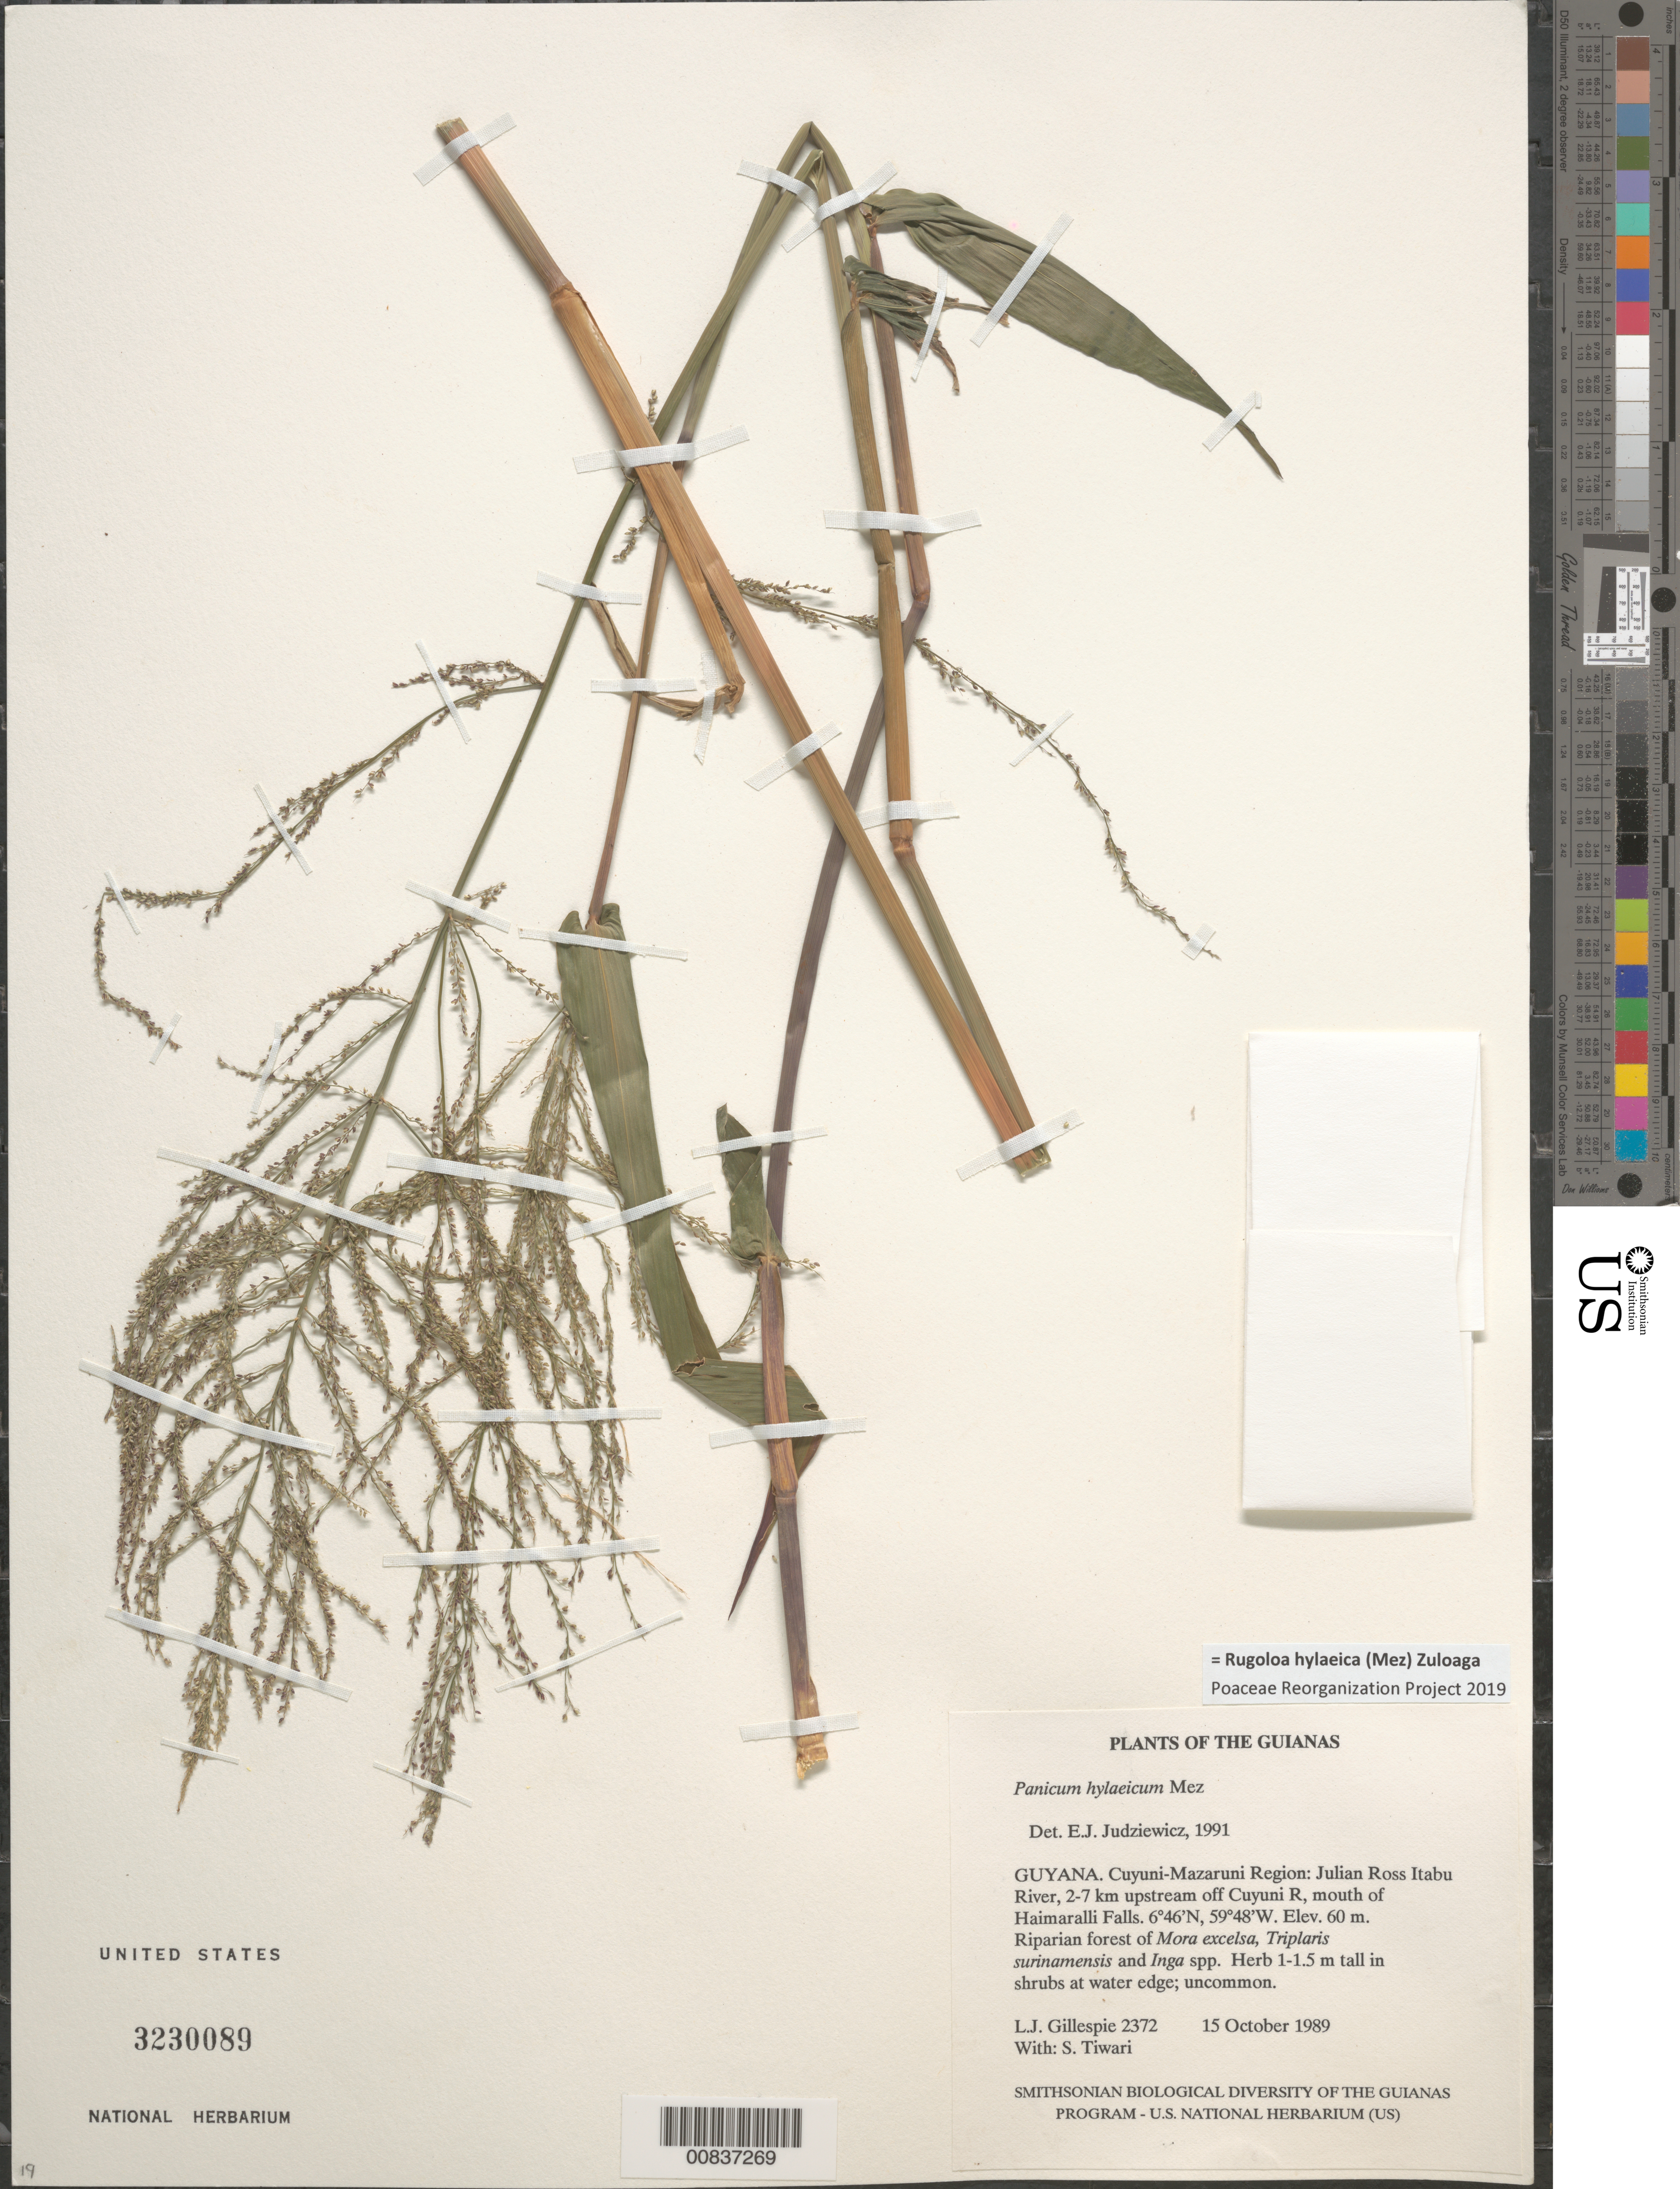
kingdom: Plantae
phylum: Tracheophyta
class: Liliopsida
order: Poales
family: Poaceae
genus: Panicum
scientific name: Panicum hylaeicum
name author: Mez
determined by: Judziewicz, E. J.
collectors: L. J. Gillespie & S. Tiwari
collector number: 2372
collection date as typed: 15 October 1989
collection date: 1989-10-15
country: Guyana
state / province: Cuyuni-Mazaruni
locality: Julian Ross Itabu River, 2-7 km upstream off Cuyuni R, mouth of Haimaralli Falls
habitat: Riparian forest of Mora excelsa, Triplaris surinamensis. Also Inga spp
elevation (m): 60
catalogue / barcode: US 3230089